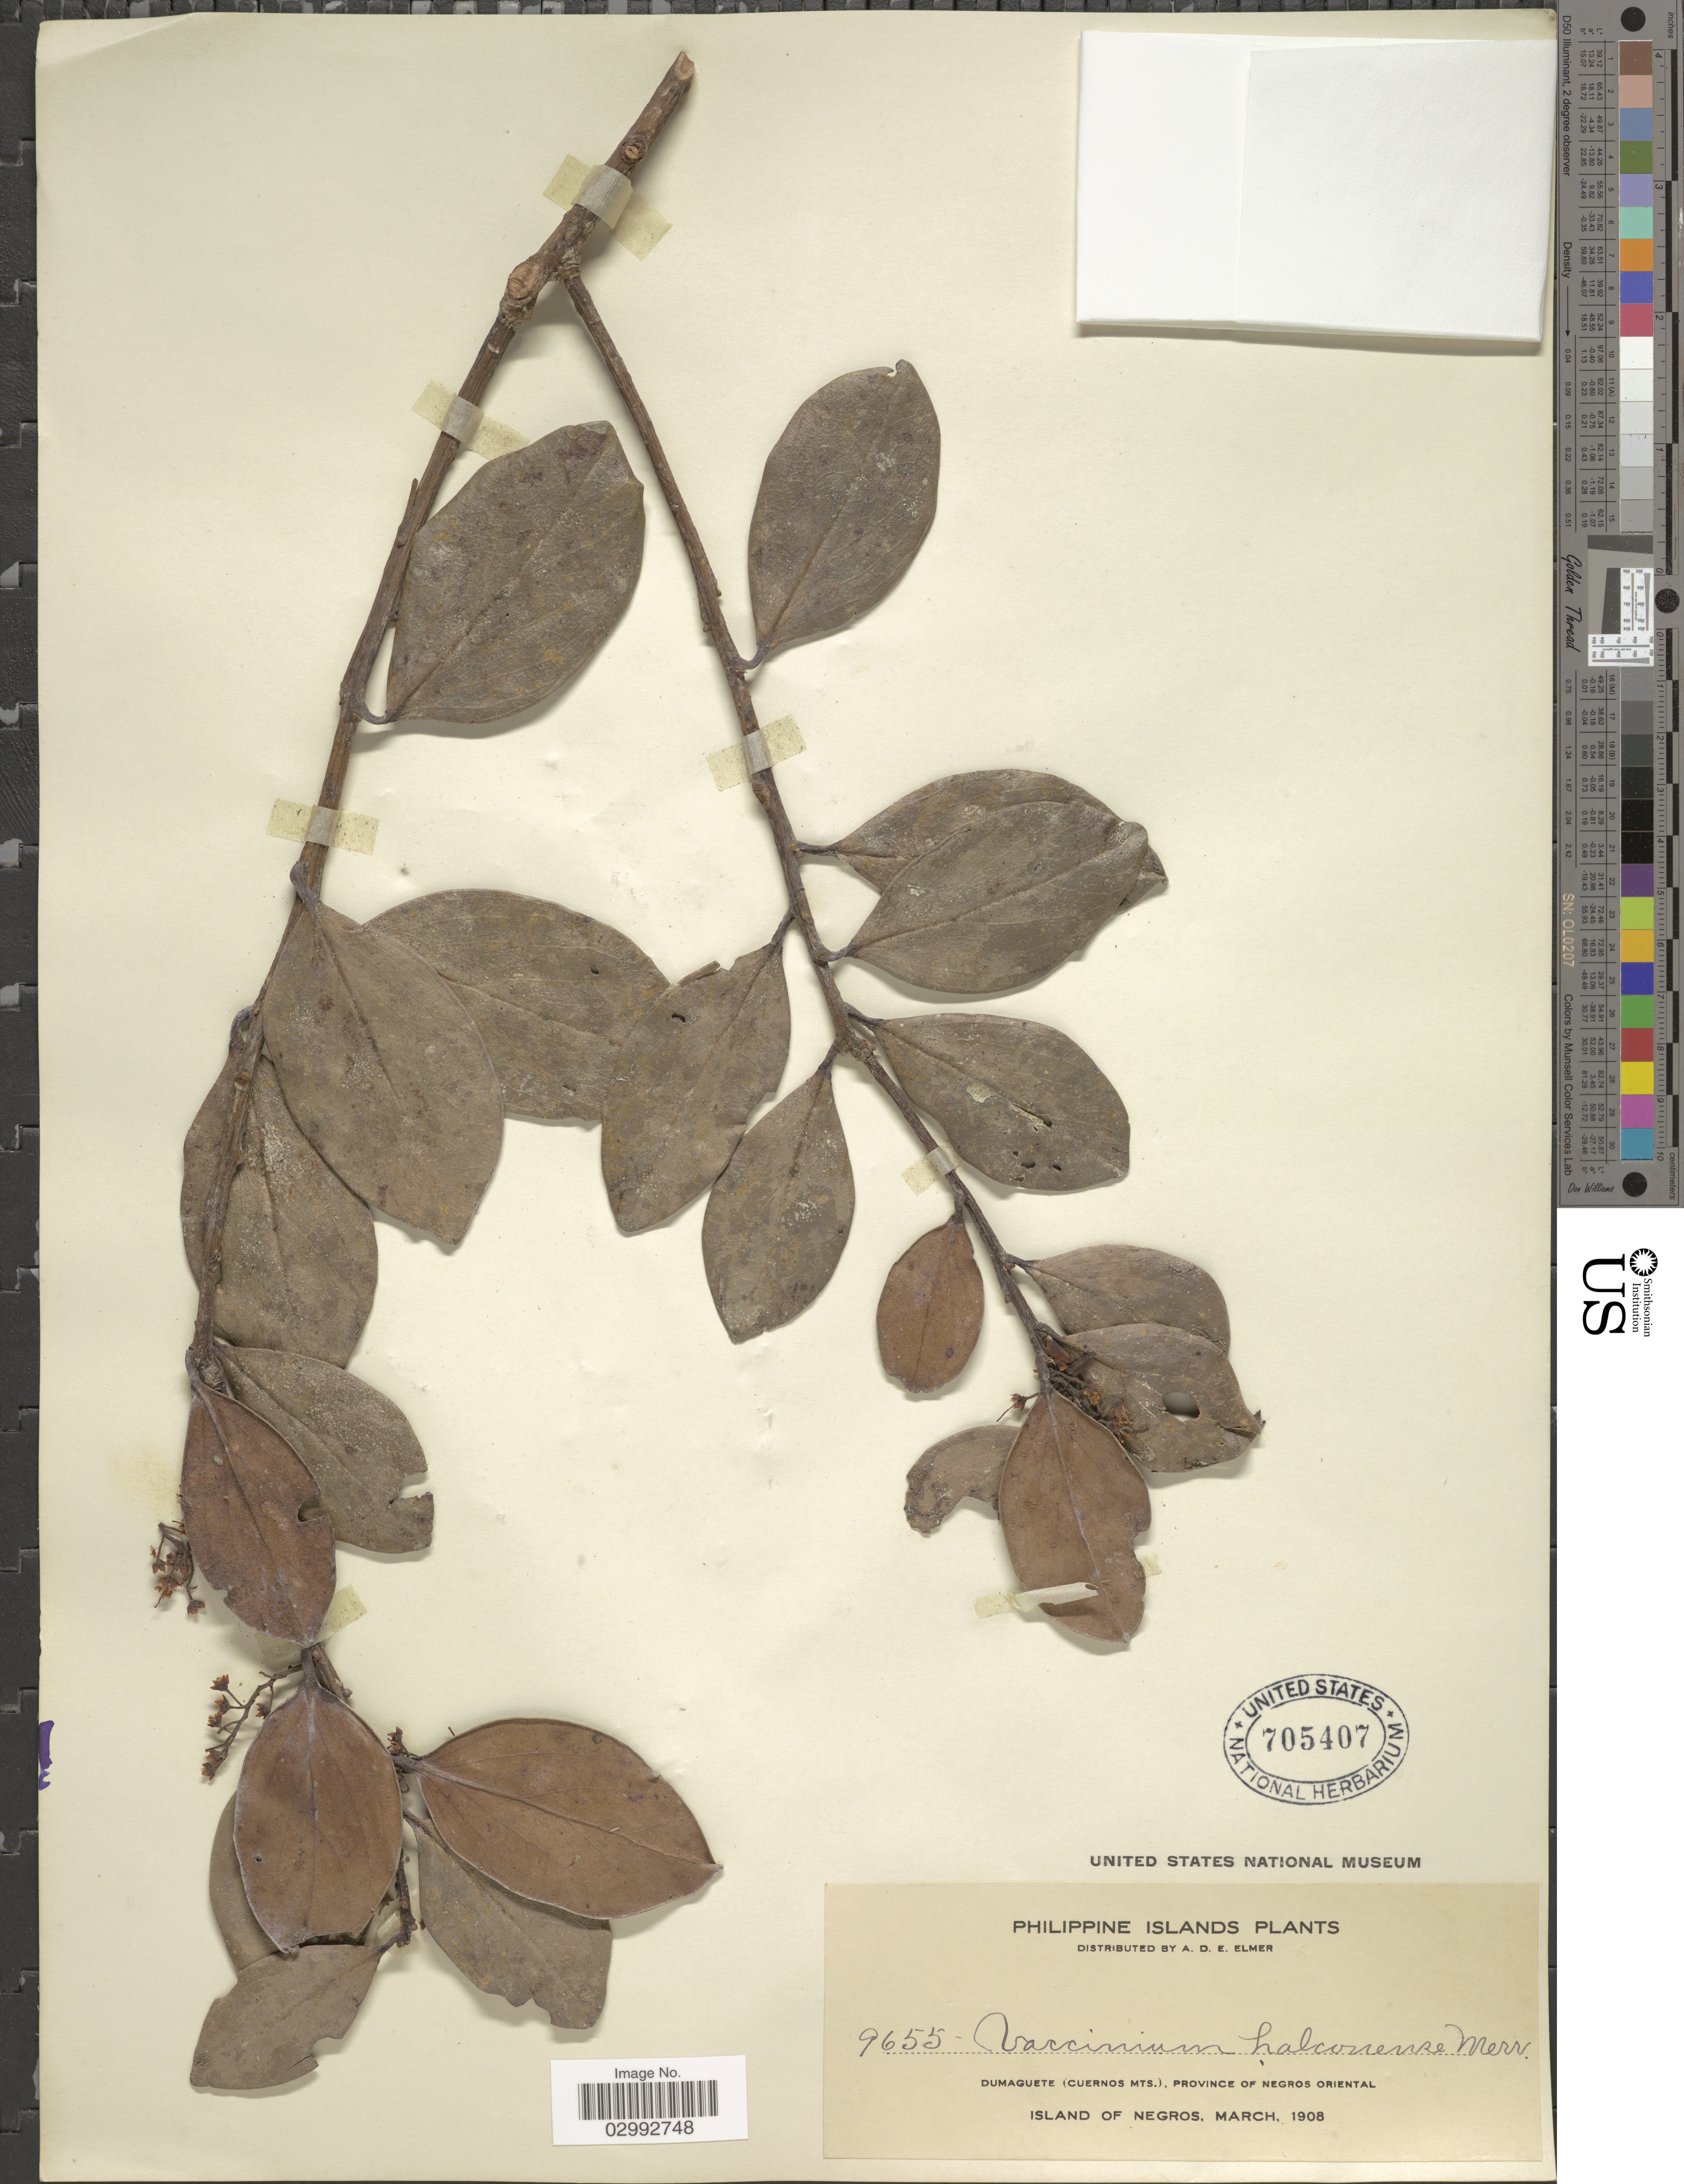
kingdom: Plantae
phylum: Tracheophyta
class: Magnoliopsida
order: Ericales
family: Ericaceae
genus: Vaccinium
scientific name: Vaccinium halconense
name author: Merr.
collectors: A. D. E. Elmer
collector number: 9655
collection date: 1908-03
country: Philippines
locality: Dumaguete (Cuernos Mts.), Province of Negros Oriental, Island of Negros.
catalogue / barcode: US 705407